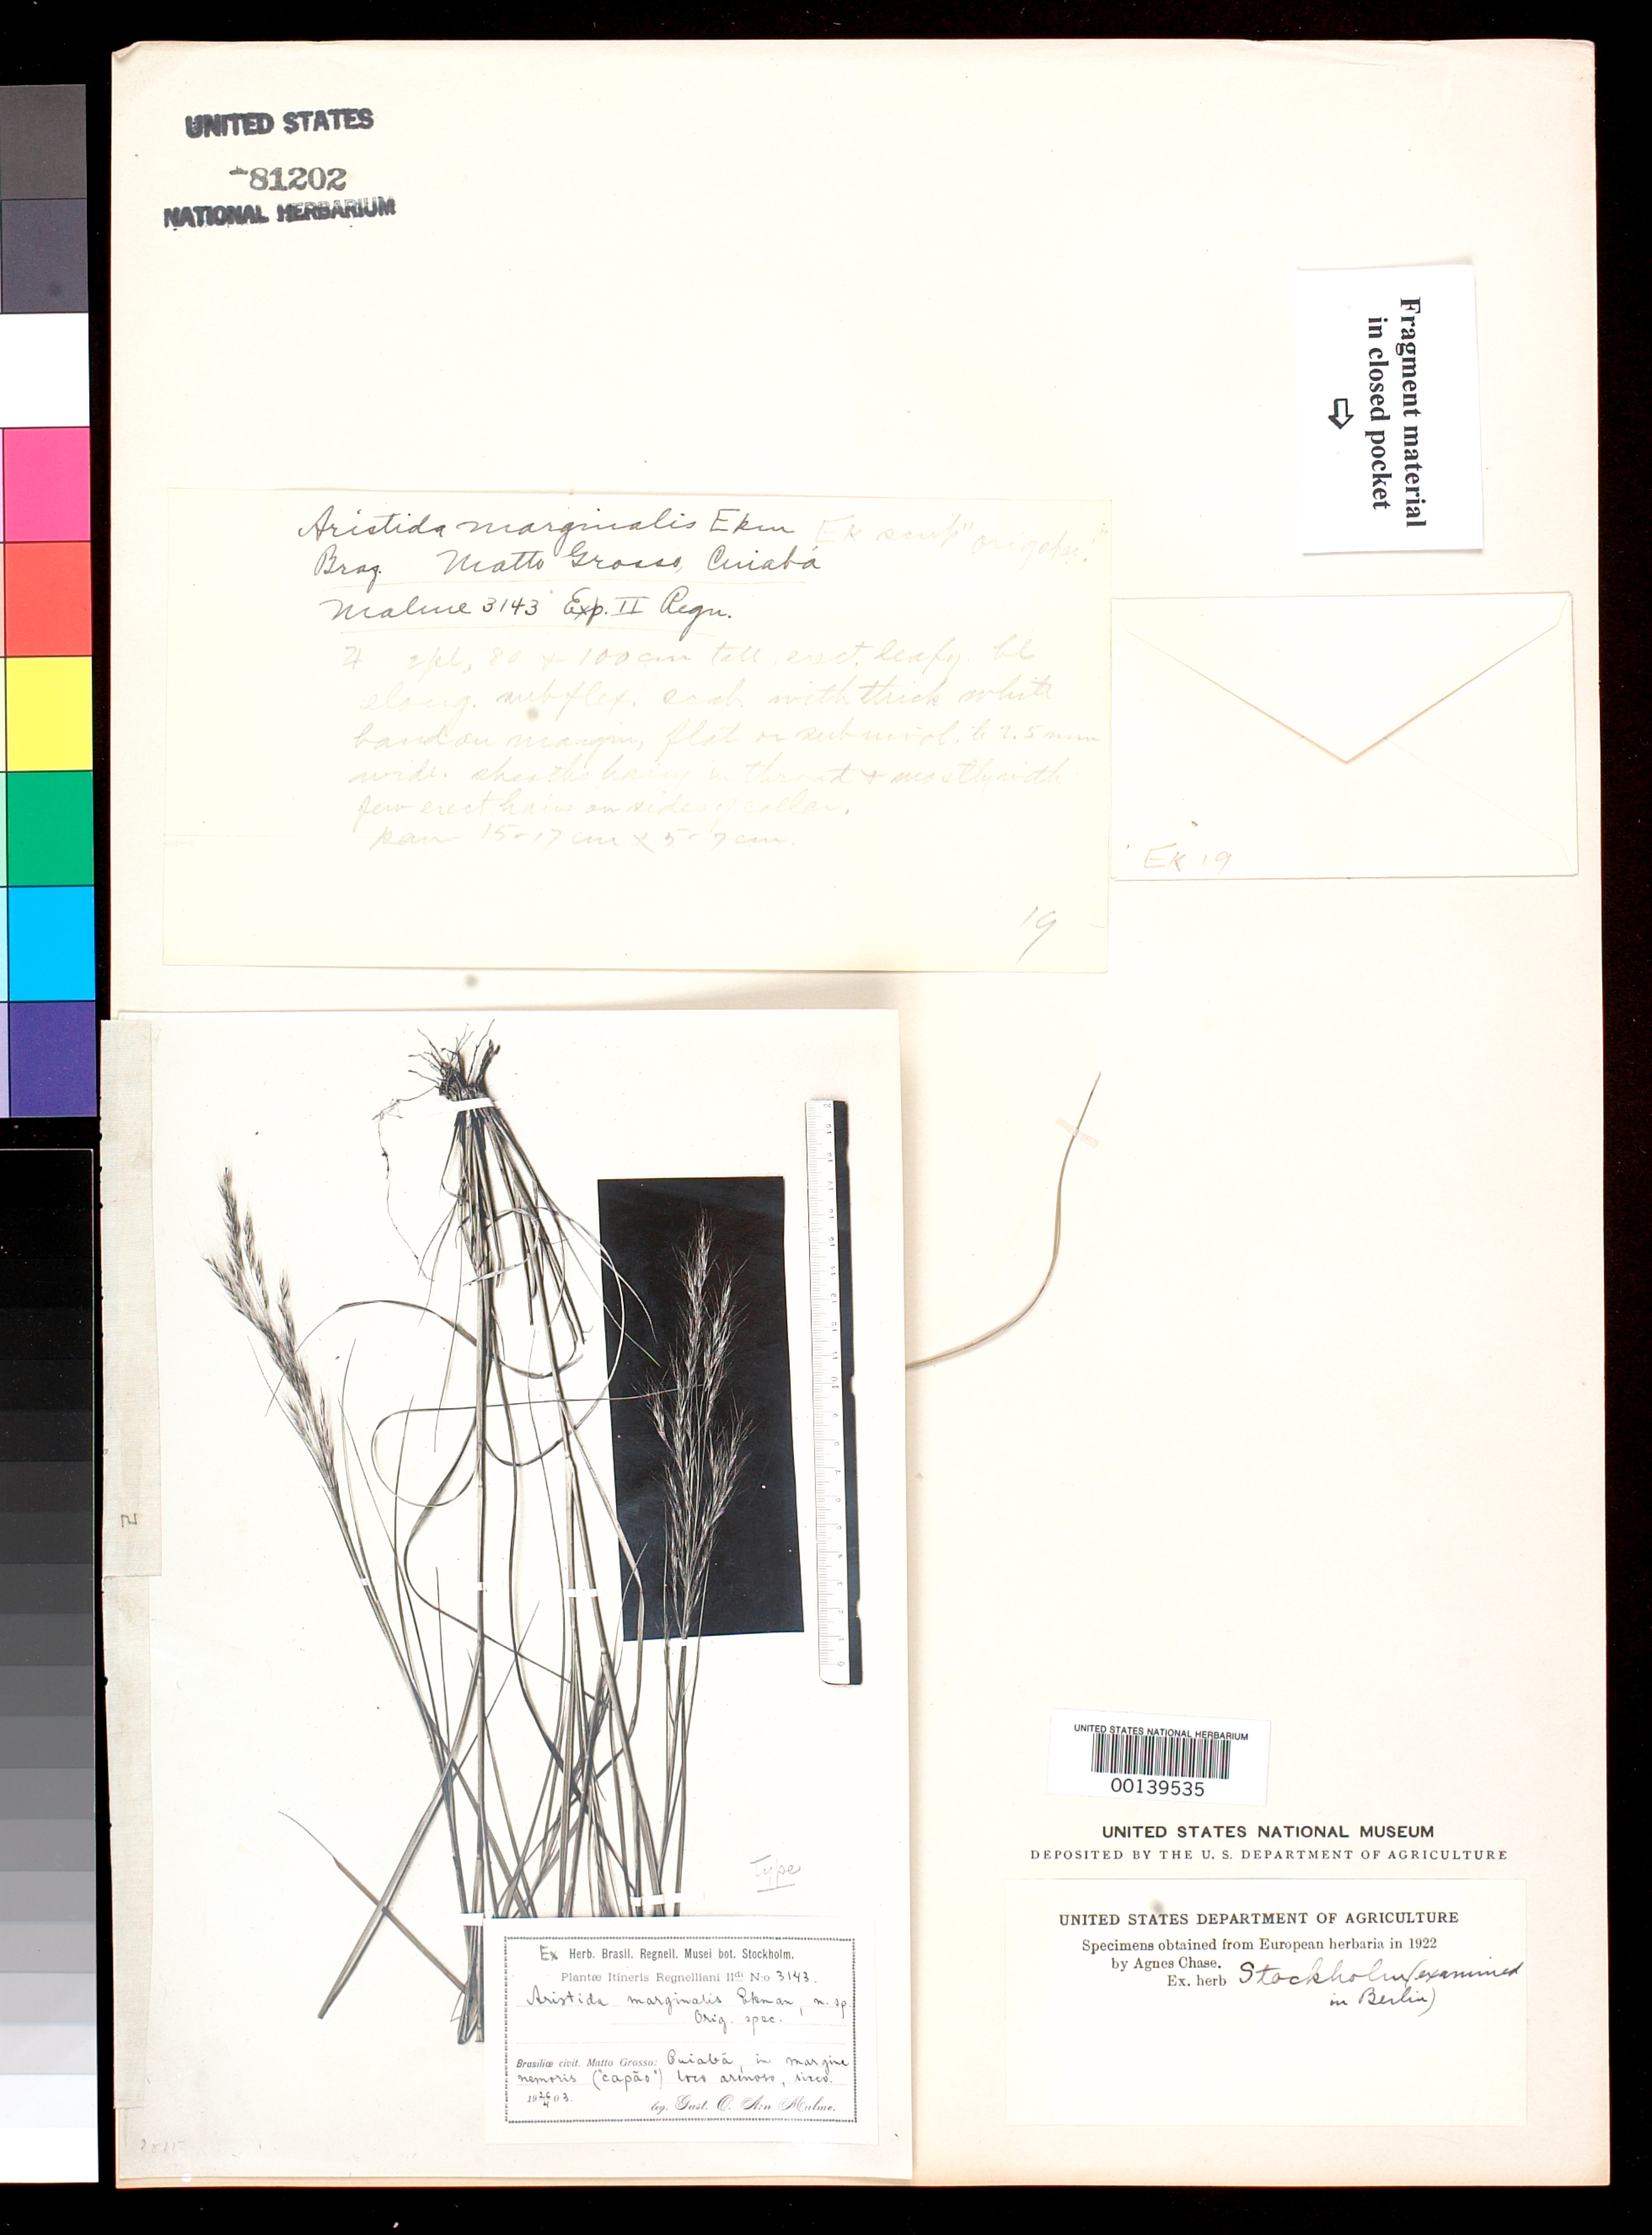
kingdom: Plantae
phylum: Tracheophyta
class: Liliopsida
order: Poales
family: Poaceae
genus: Aristida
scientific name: Aristida marginalis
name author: Ekman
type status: Type Fragment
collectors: G. O. A. Malme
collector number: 3143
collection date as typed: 26 Apr 1903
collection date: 1903-04-26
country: Brazil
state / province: Mato Grosso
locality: Cuiaba.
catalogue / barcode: US 81202